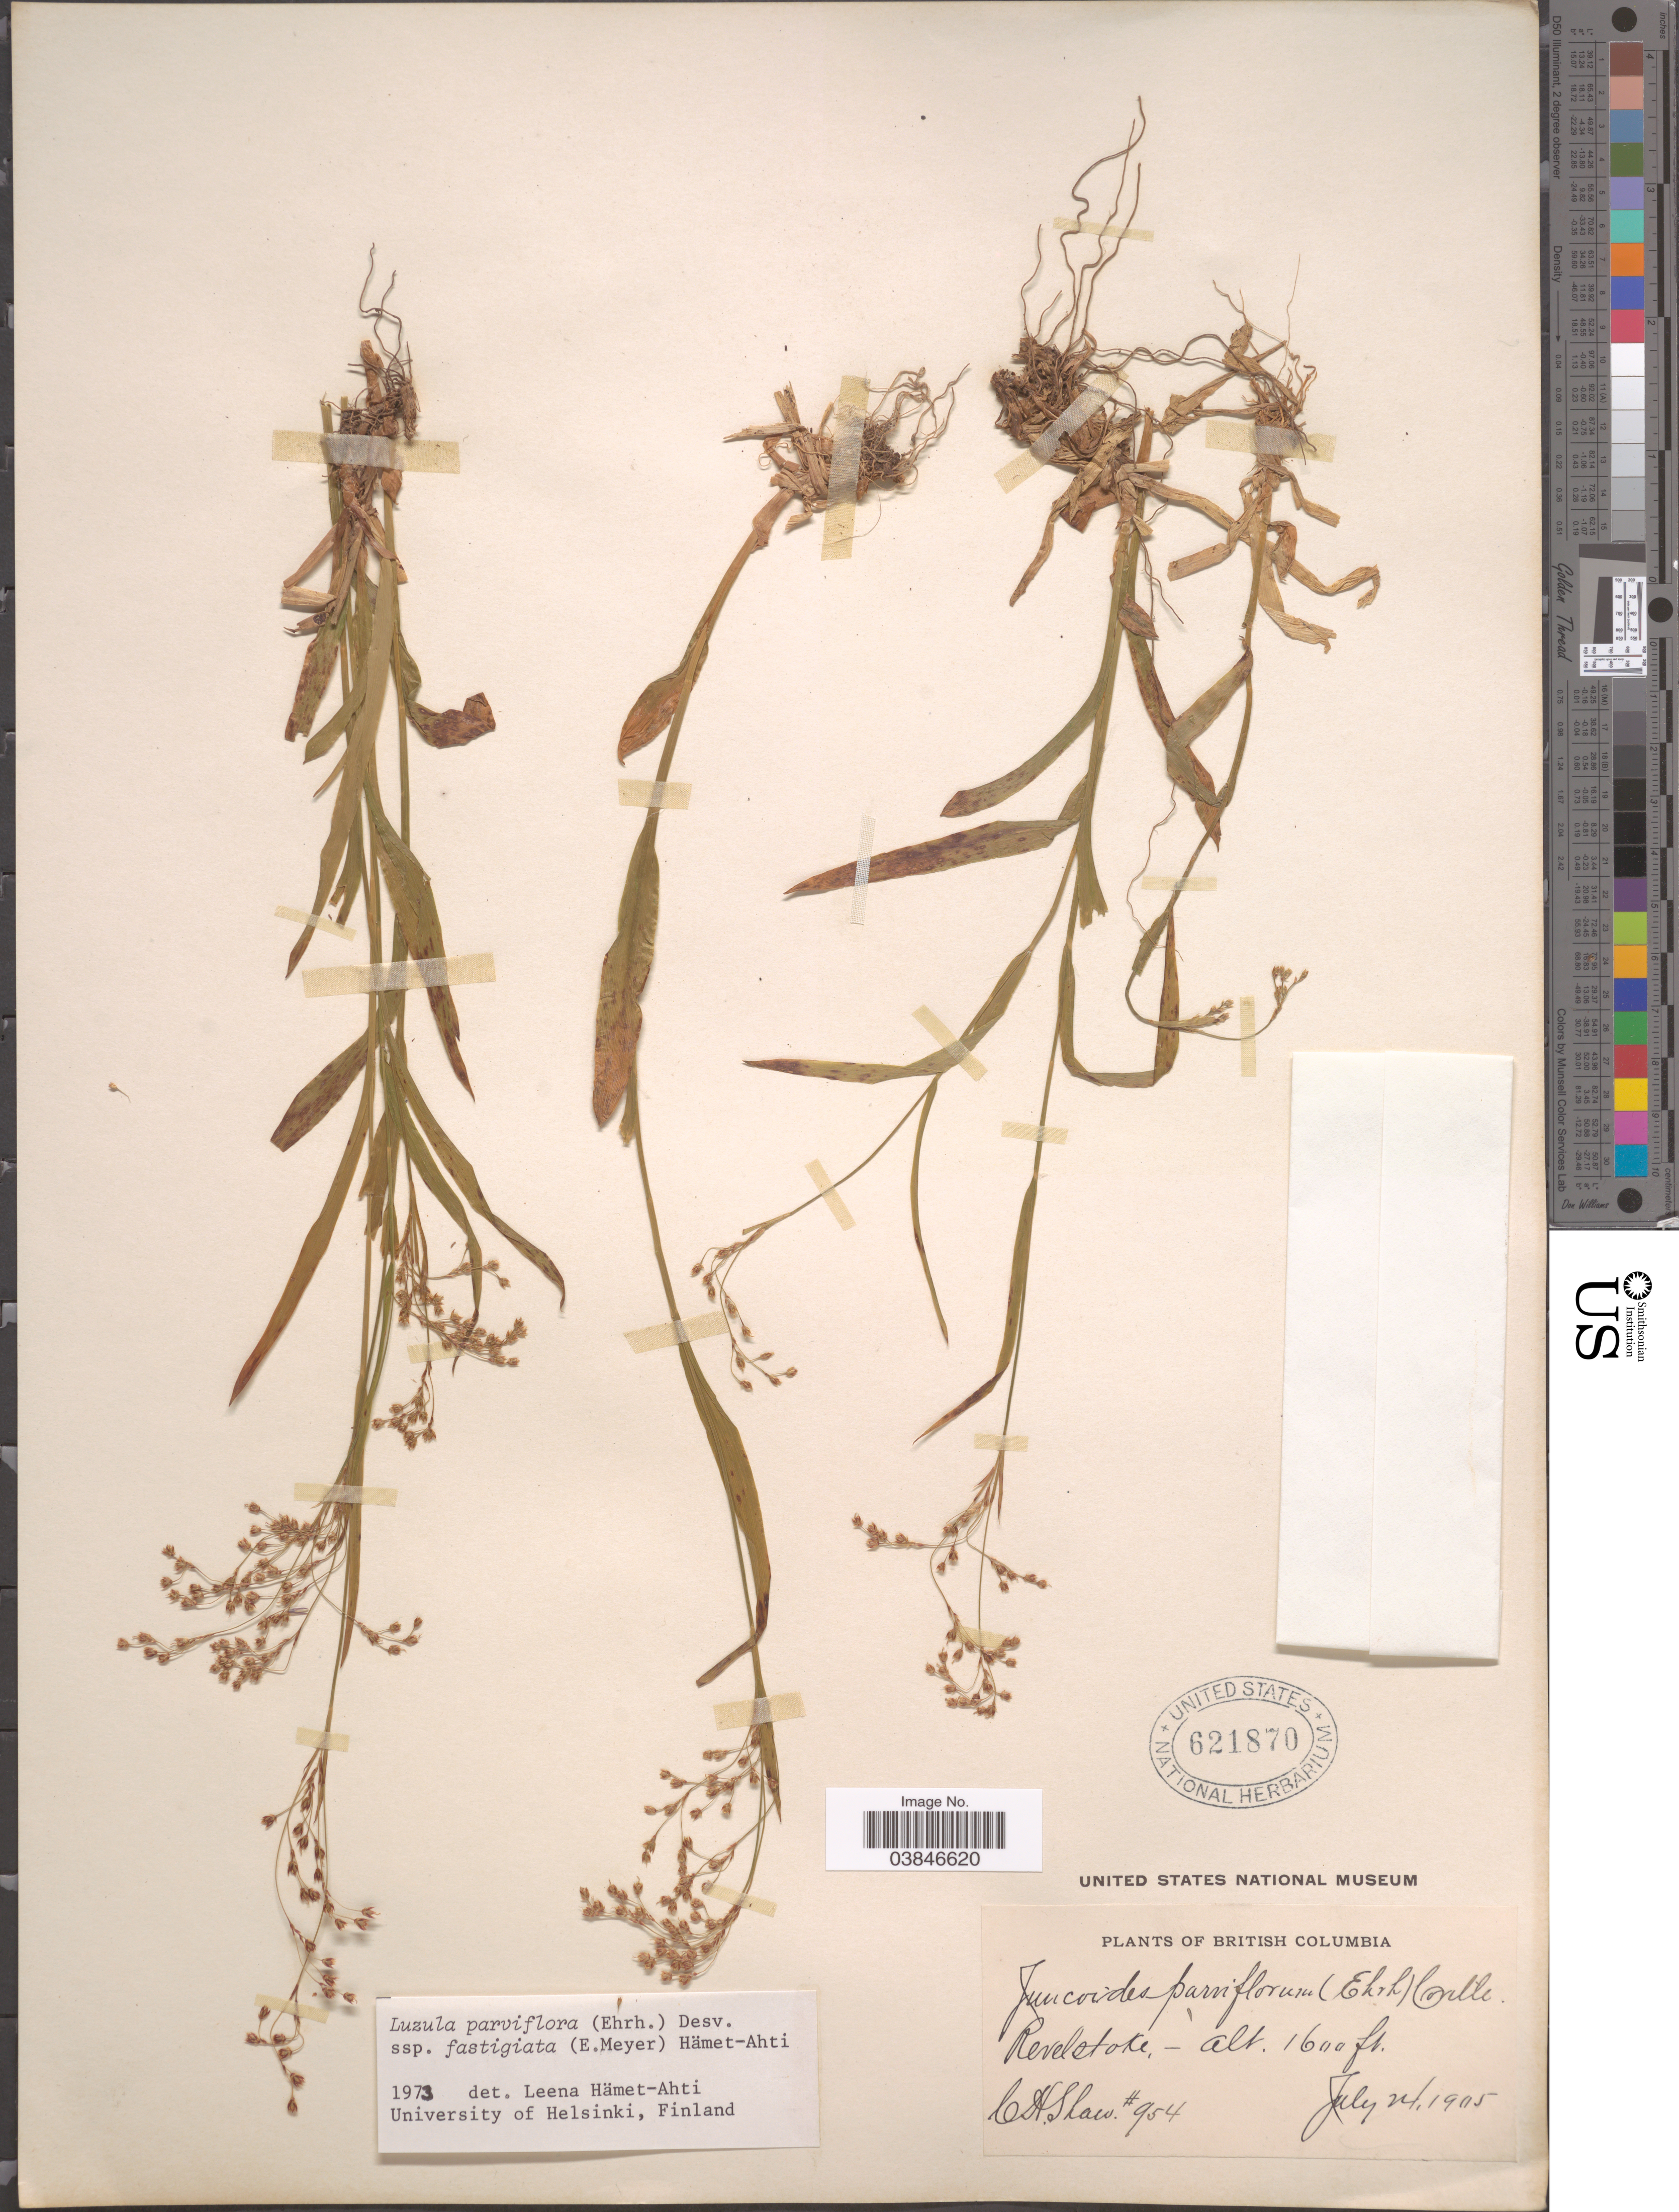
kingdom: Plantae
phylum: Tracheophyta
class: Liliopsida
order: Poales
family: Juncaceae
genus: Luzula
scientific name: Luzula parviflora subsp. fastigiata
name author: Buchenau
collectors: C. H. Shaw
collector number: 954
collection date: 1905-07-24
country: Canada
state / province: British Columbia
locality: Revelstoke.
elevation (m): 488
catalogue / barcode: US 621870